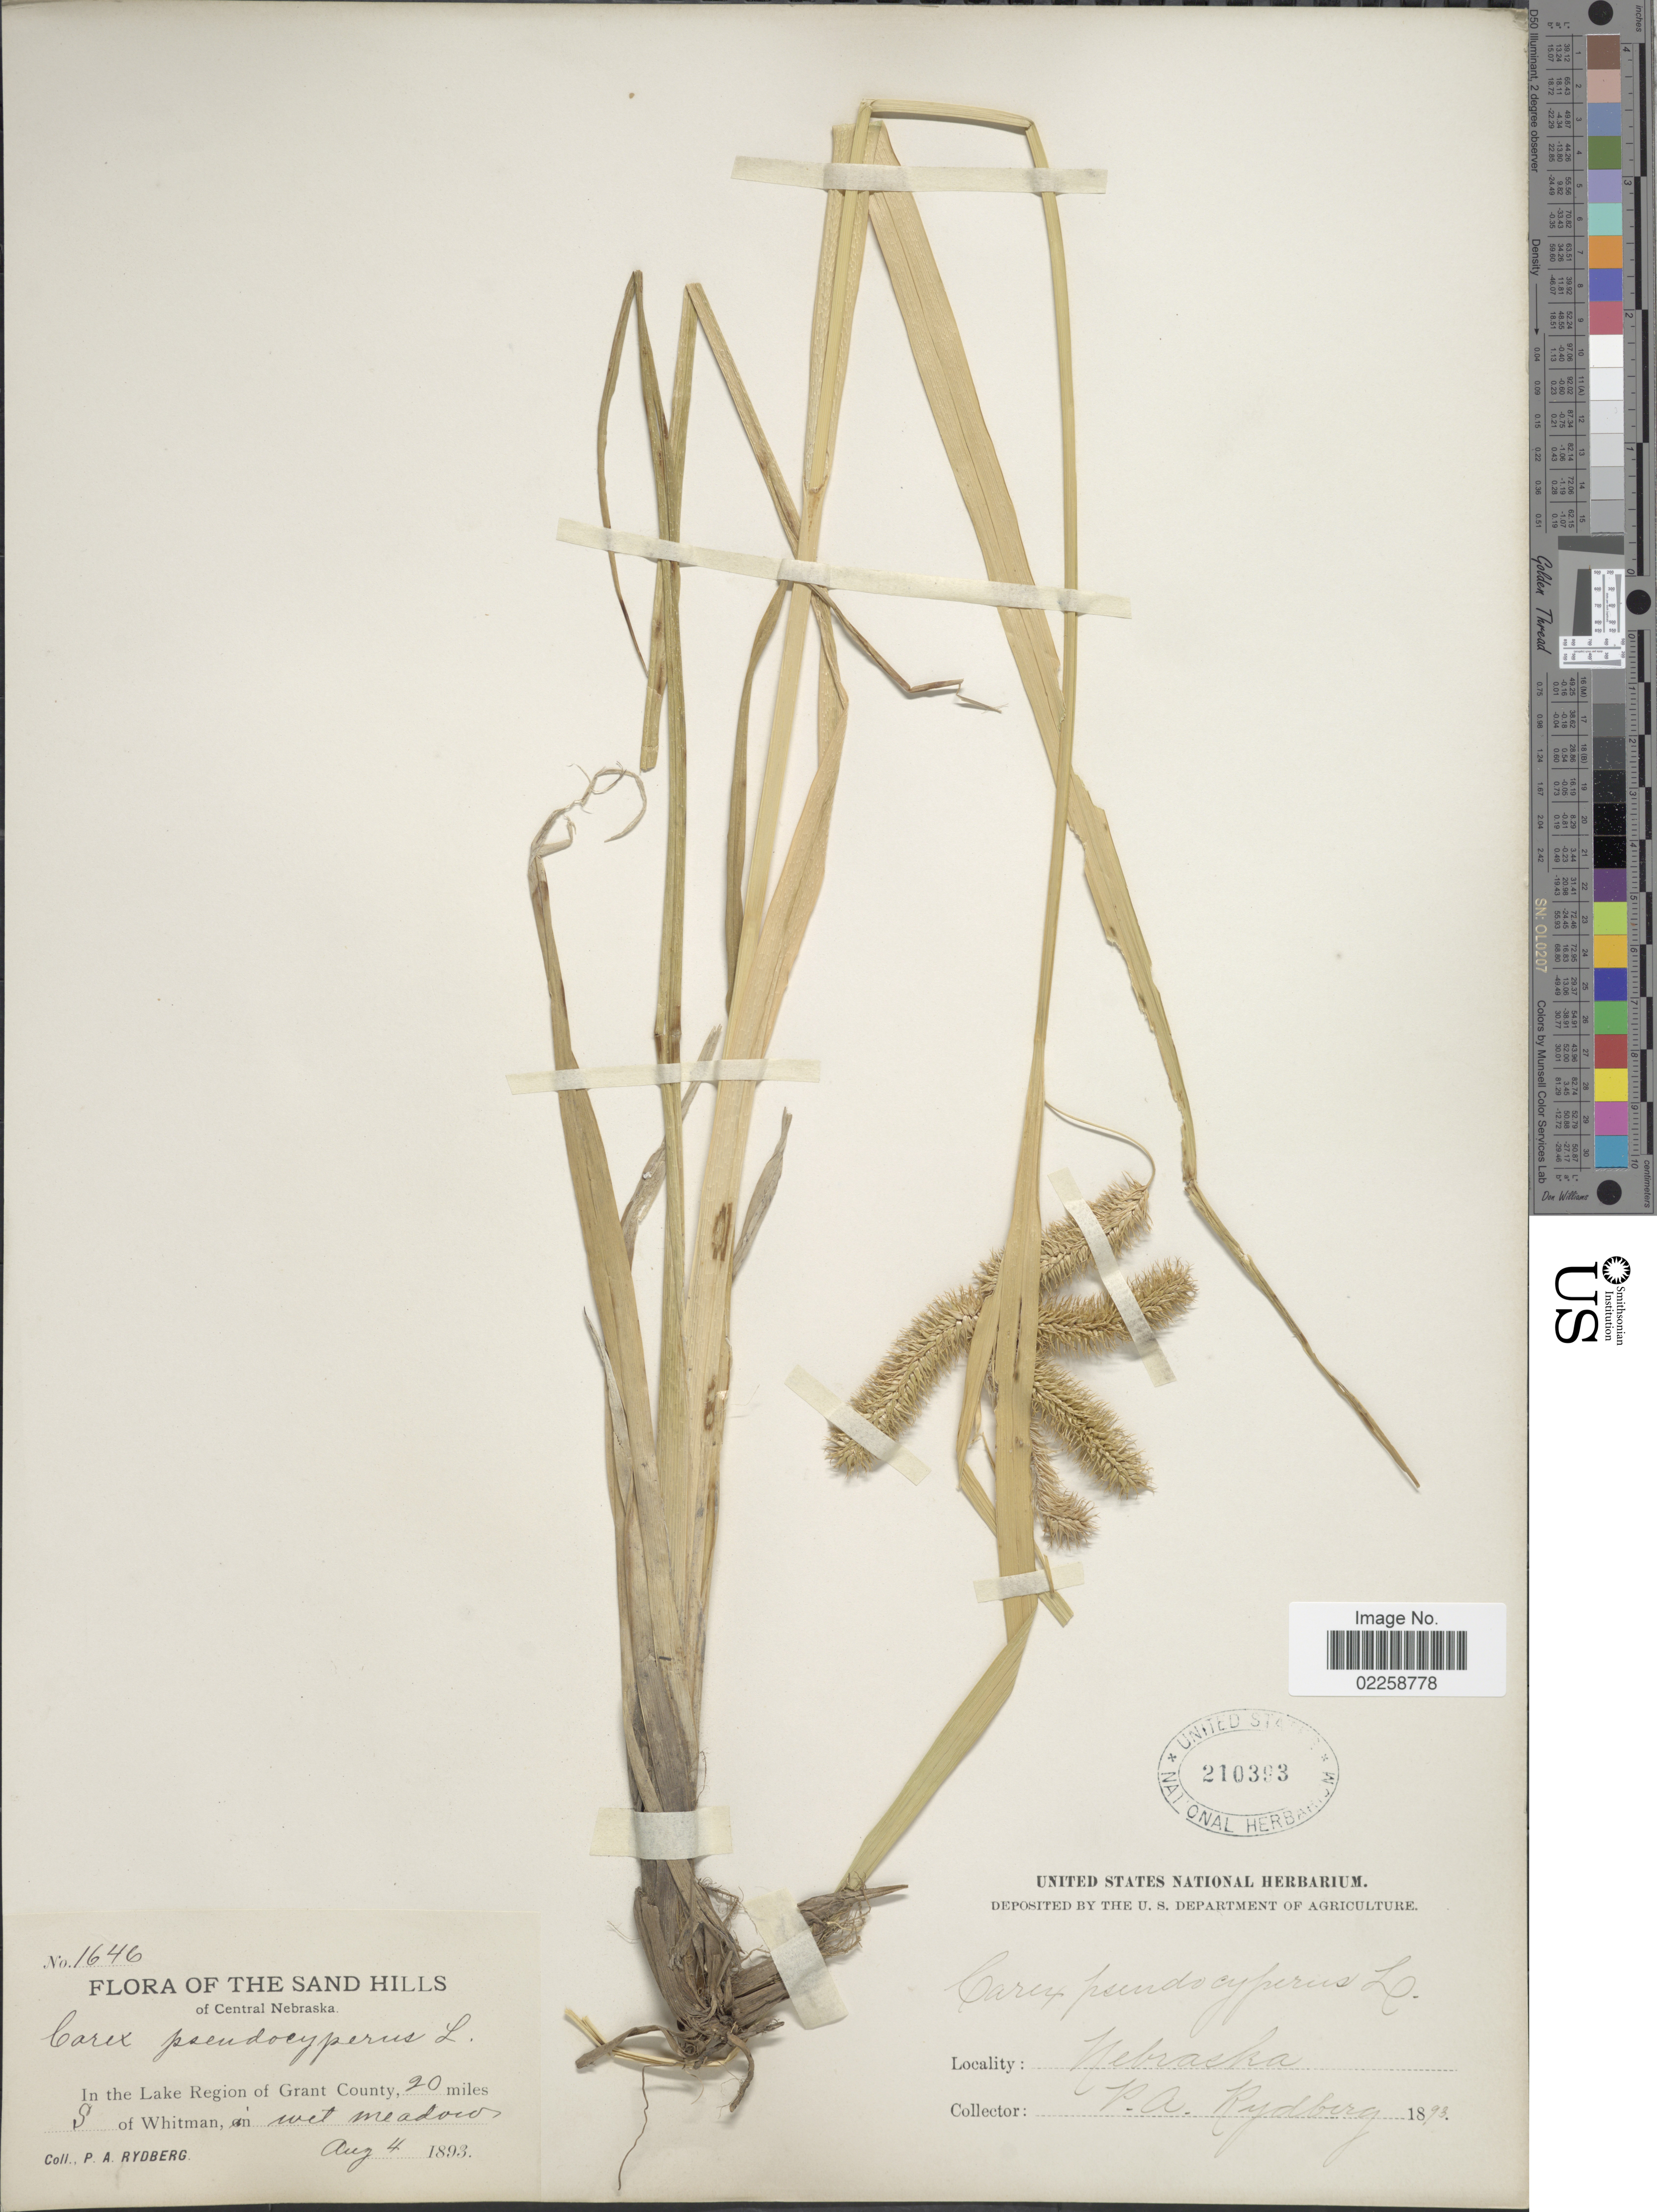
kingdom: Plantae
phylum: Tracheophyta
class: Liliopsida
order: Poales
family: Cyperaceae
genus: Carex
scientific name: Carex comosa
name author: Boott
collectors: P. A. Rydberg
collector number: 1646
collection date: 1893-08-04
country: United States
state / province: Nebraska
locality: The Sandhills of Central Nebraska, In the Lake Region of Grant County, 20 miles S of Whitman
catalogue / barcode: US 210393